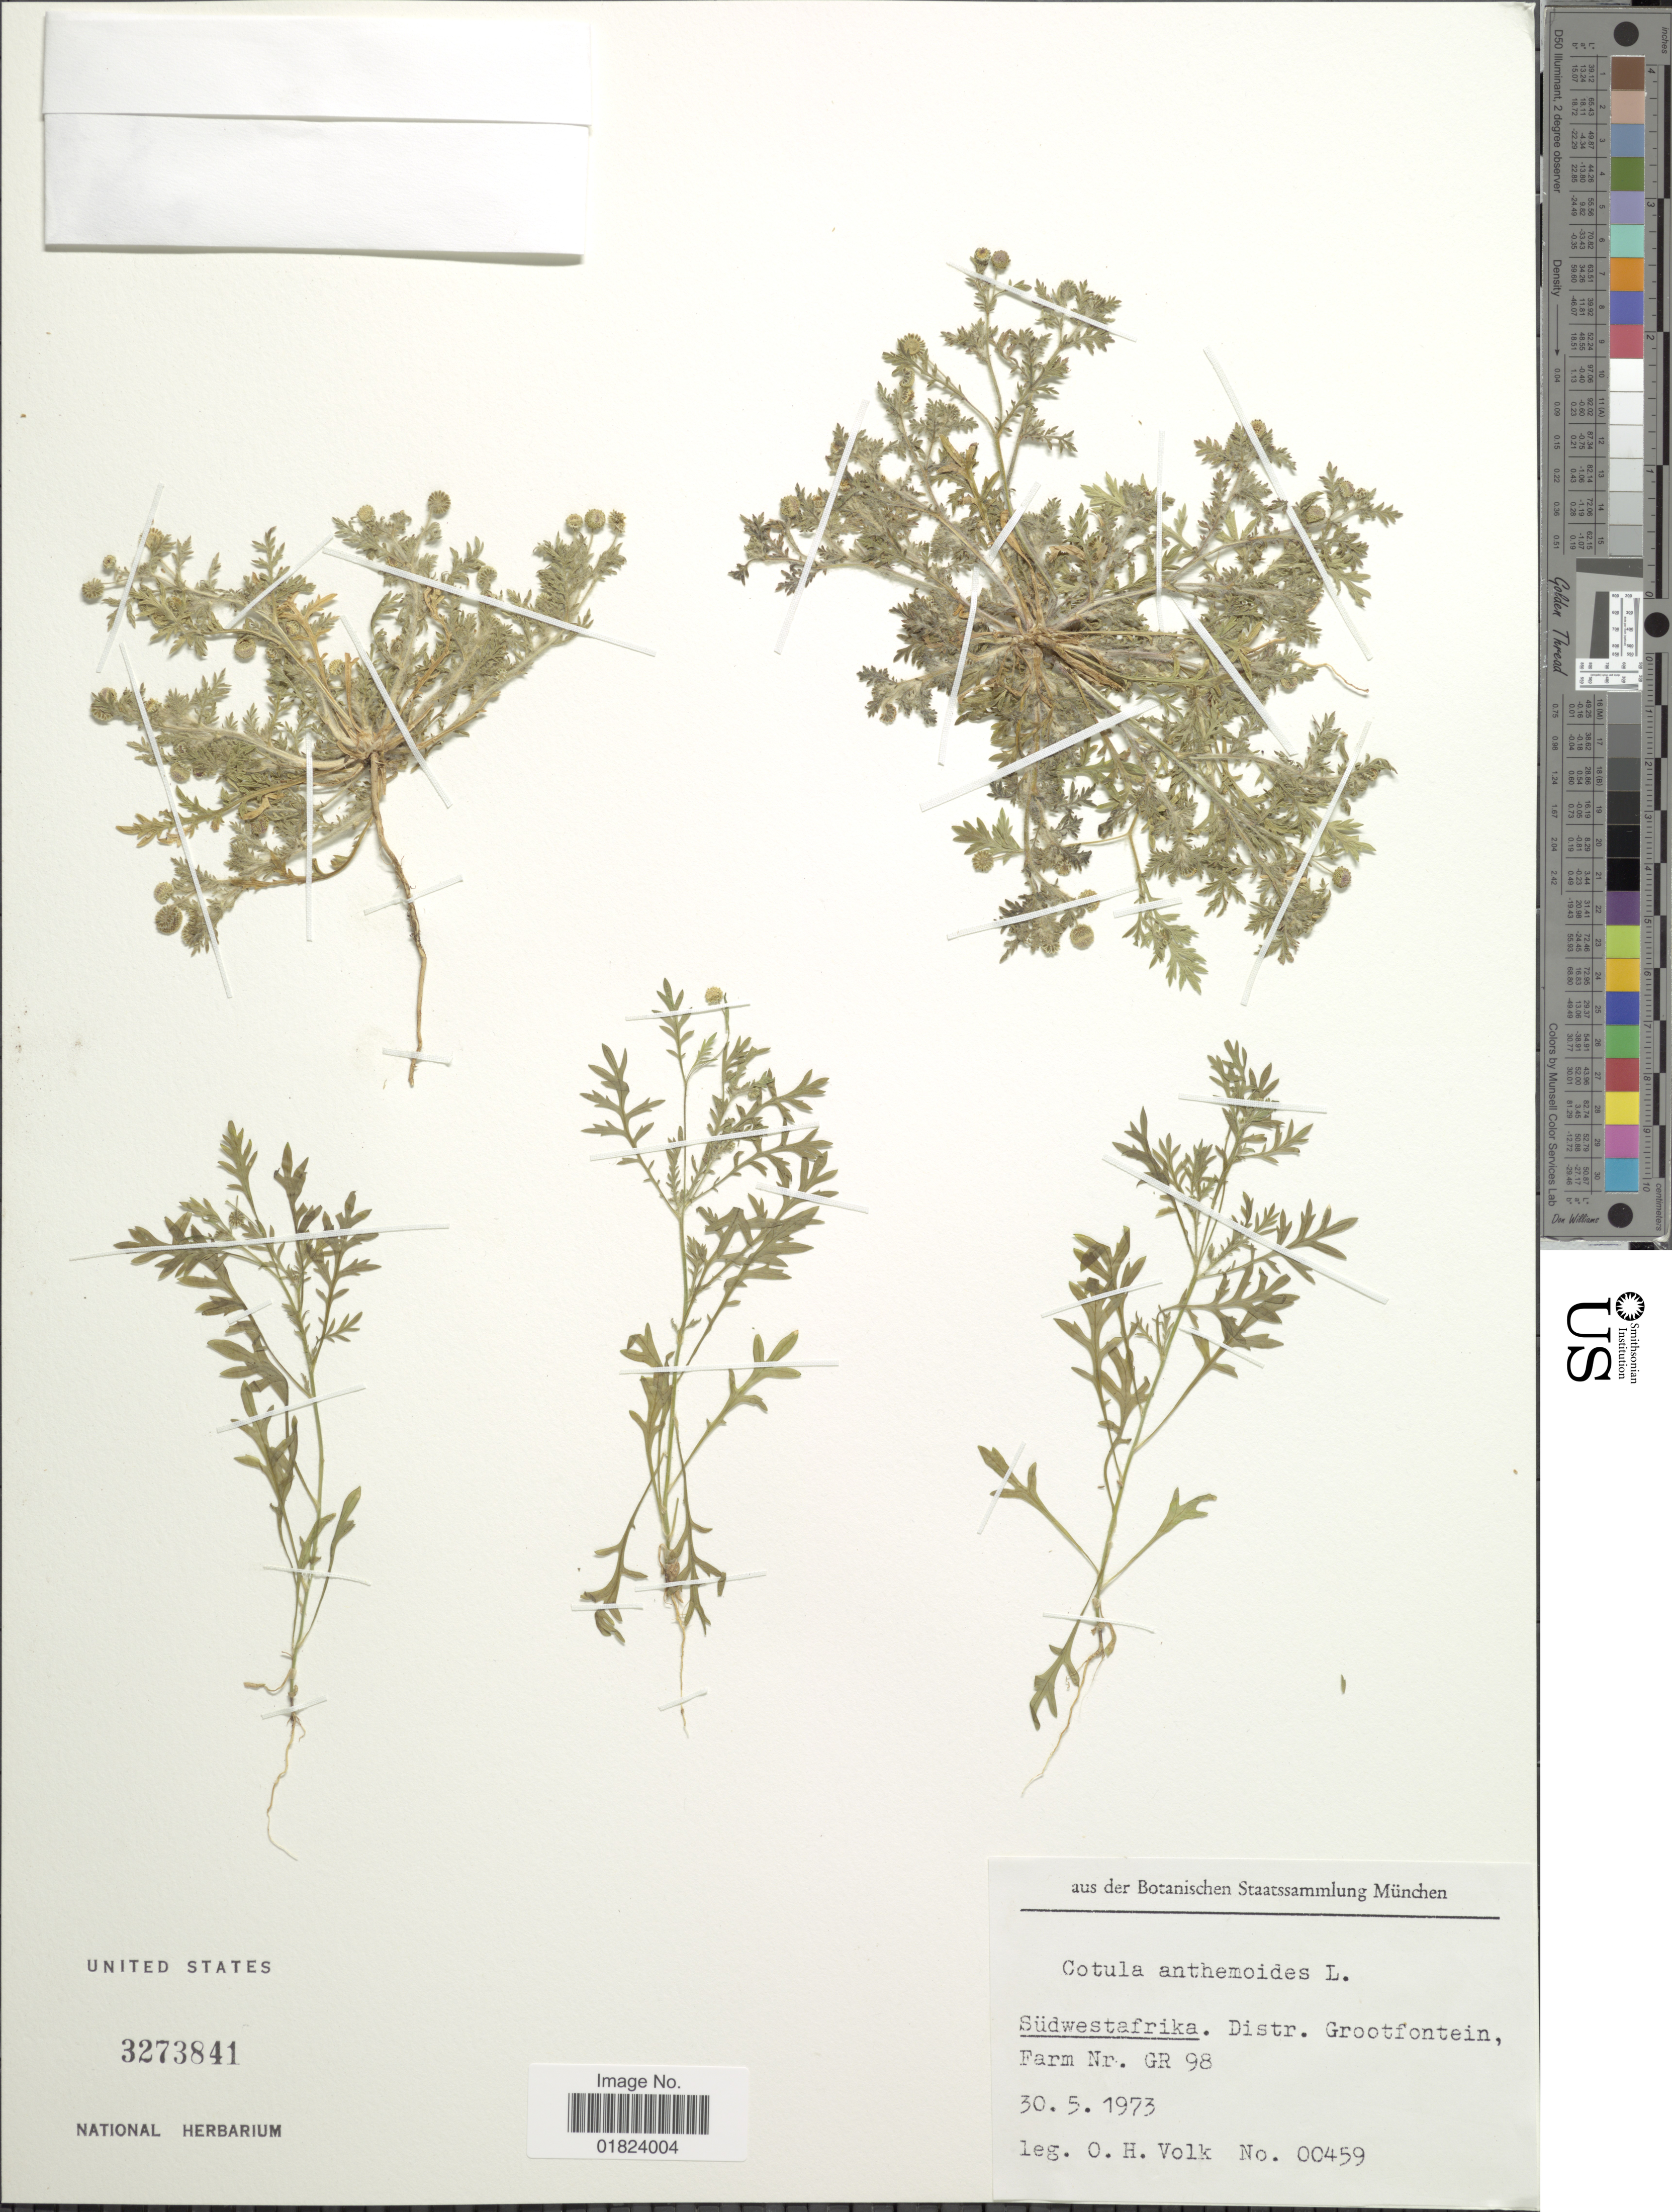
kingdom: Plantae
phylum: Tracheophyta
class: Magnoliopsida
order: Asterales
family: Asteraceae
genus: Cotula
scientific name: Cotula anthemoides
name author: L.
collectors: O. Volk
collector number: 00459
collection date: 1973-05-30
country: Namibia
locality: Südwestafrika, Distr. Grootfontein, Farm Nr. GR 98.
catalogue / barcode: US 3273841